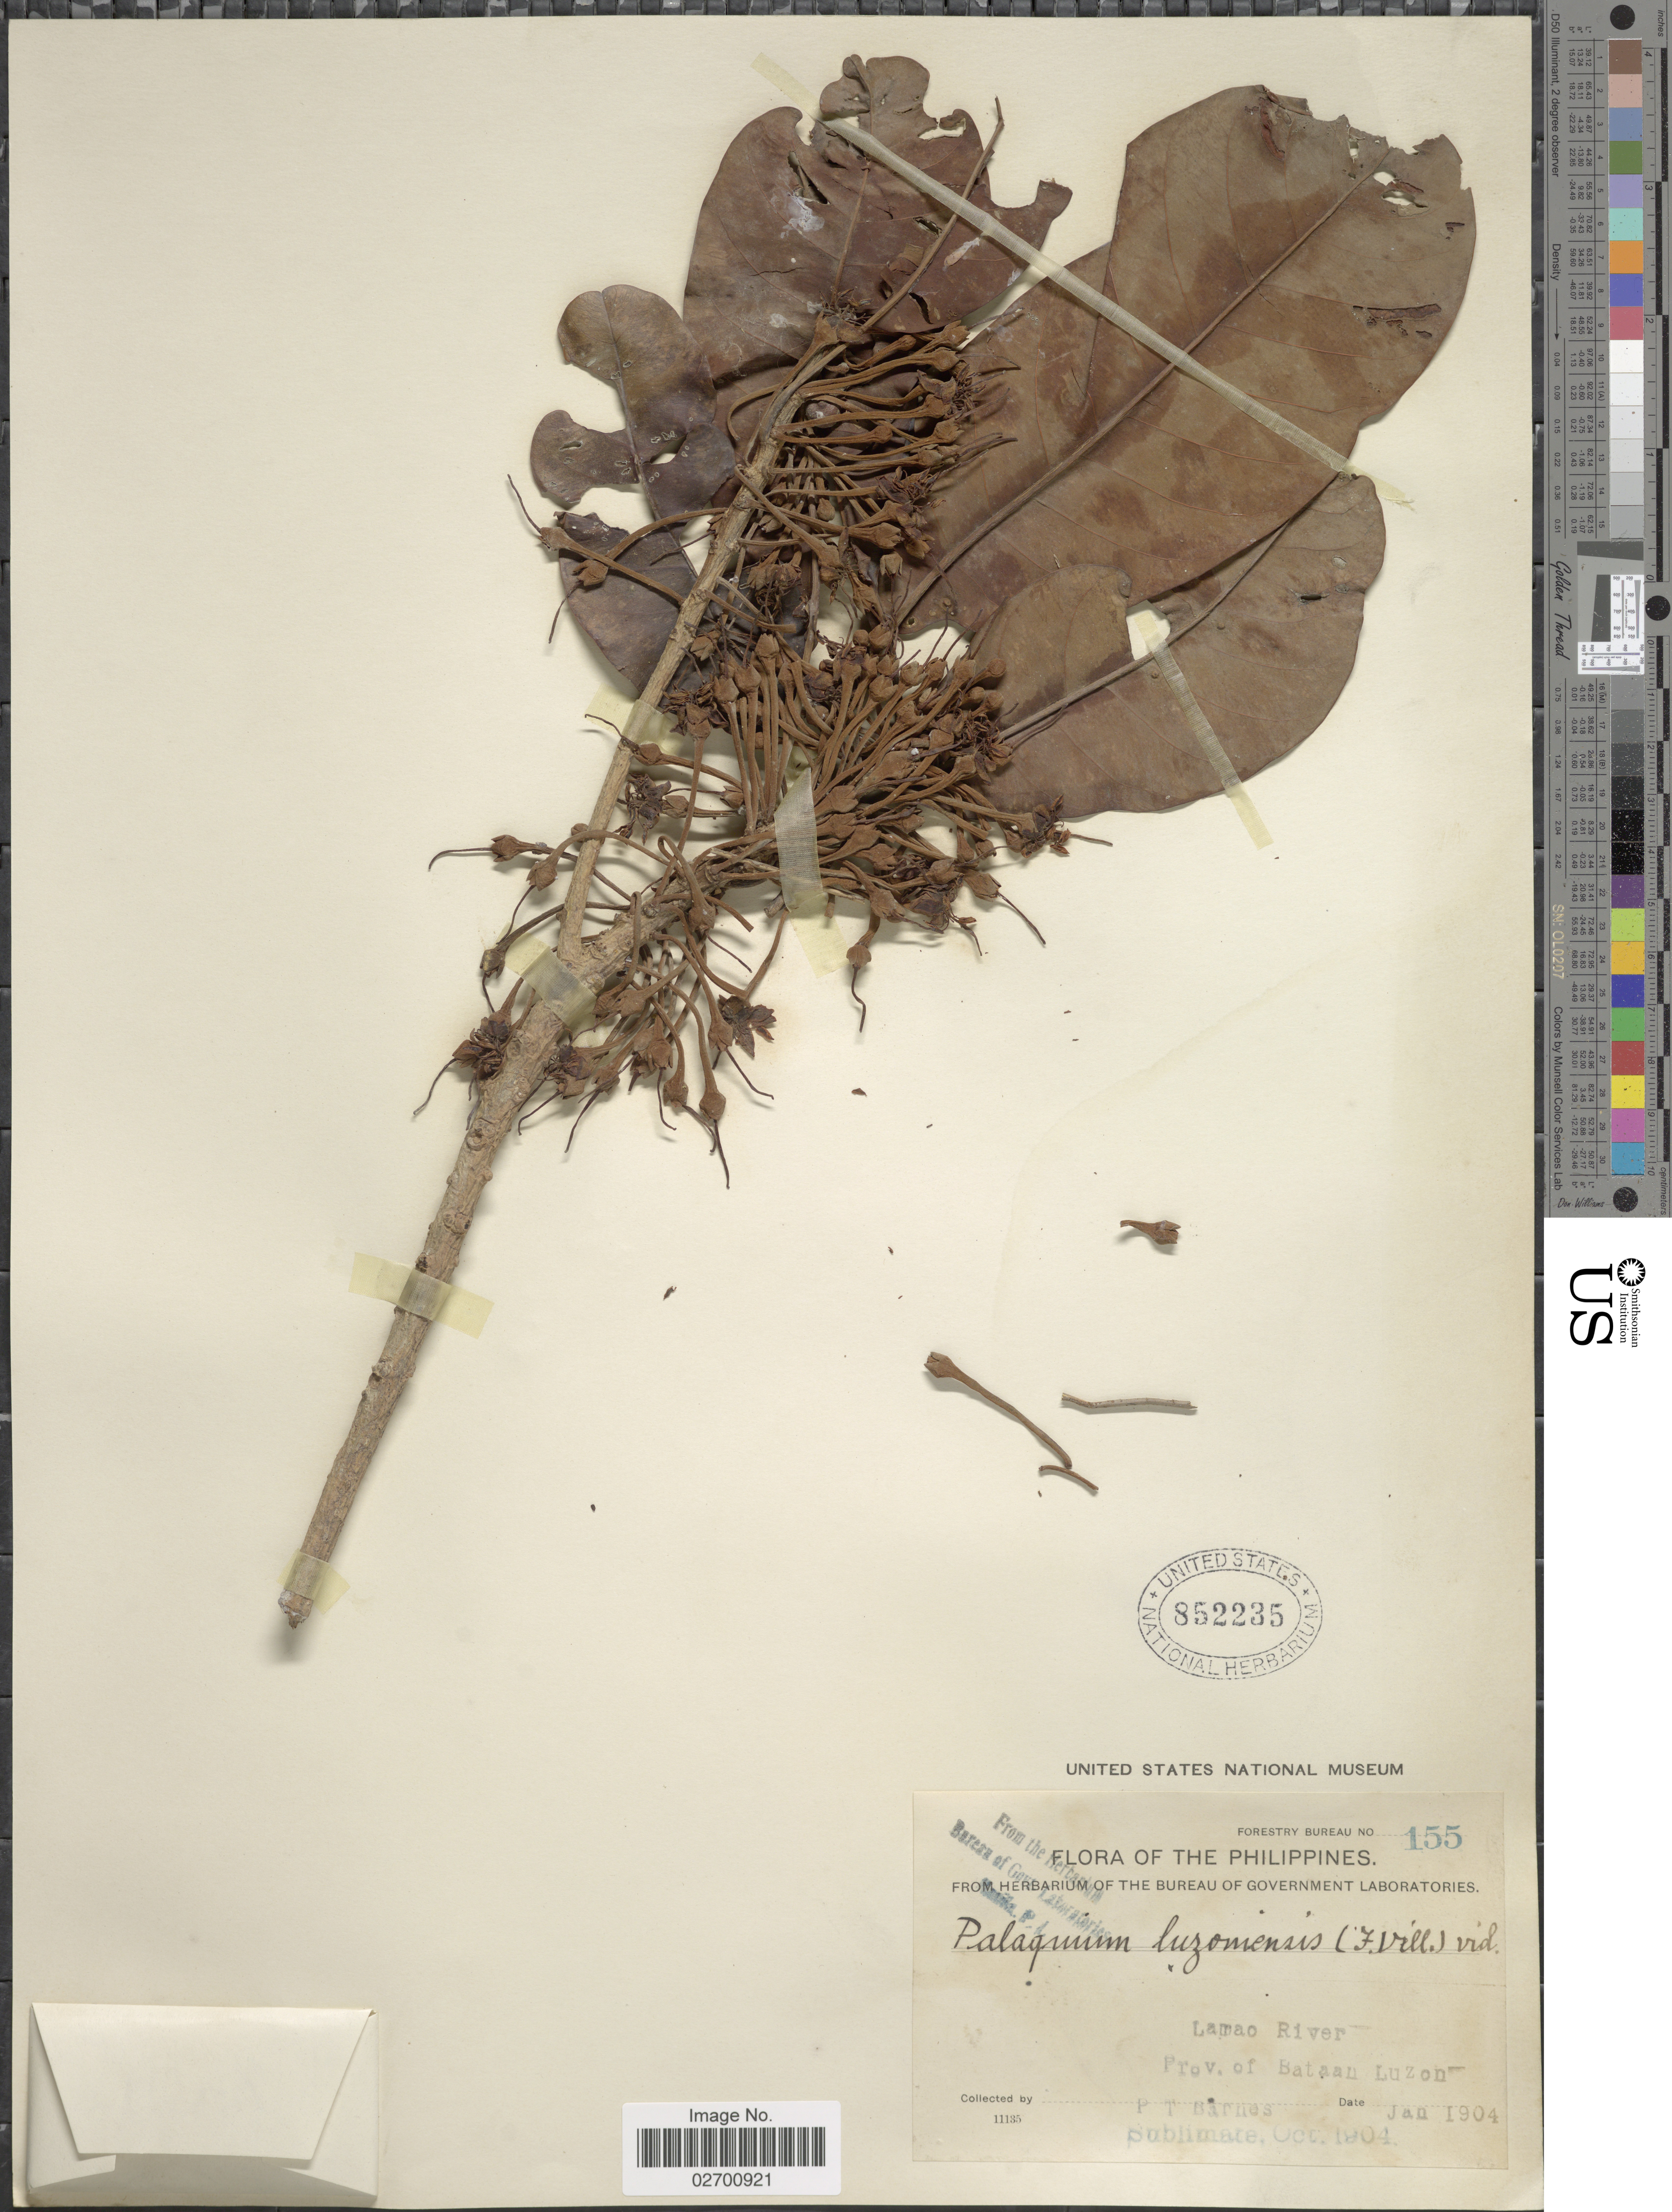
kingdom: Plantae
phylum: Tracheophyta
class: Magnoliopsida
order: Ericales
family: Sapotaceae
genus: Palaquium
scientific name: Palaquium luzoniense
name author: (Fern.-Vill.) S. Vidal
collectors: P. Barnes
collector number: Forestry Bureau 155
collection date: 1904-01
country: Philippines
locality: Lamao River, Prov. of Bataan, Luzon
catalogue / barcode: US 852235